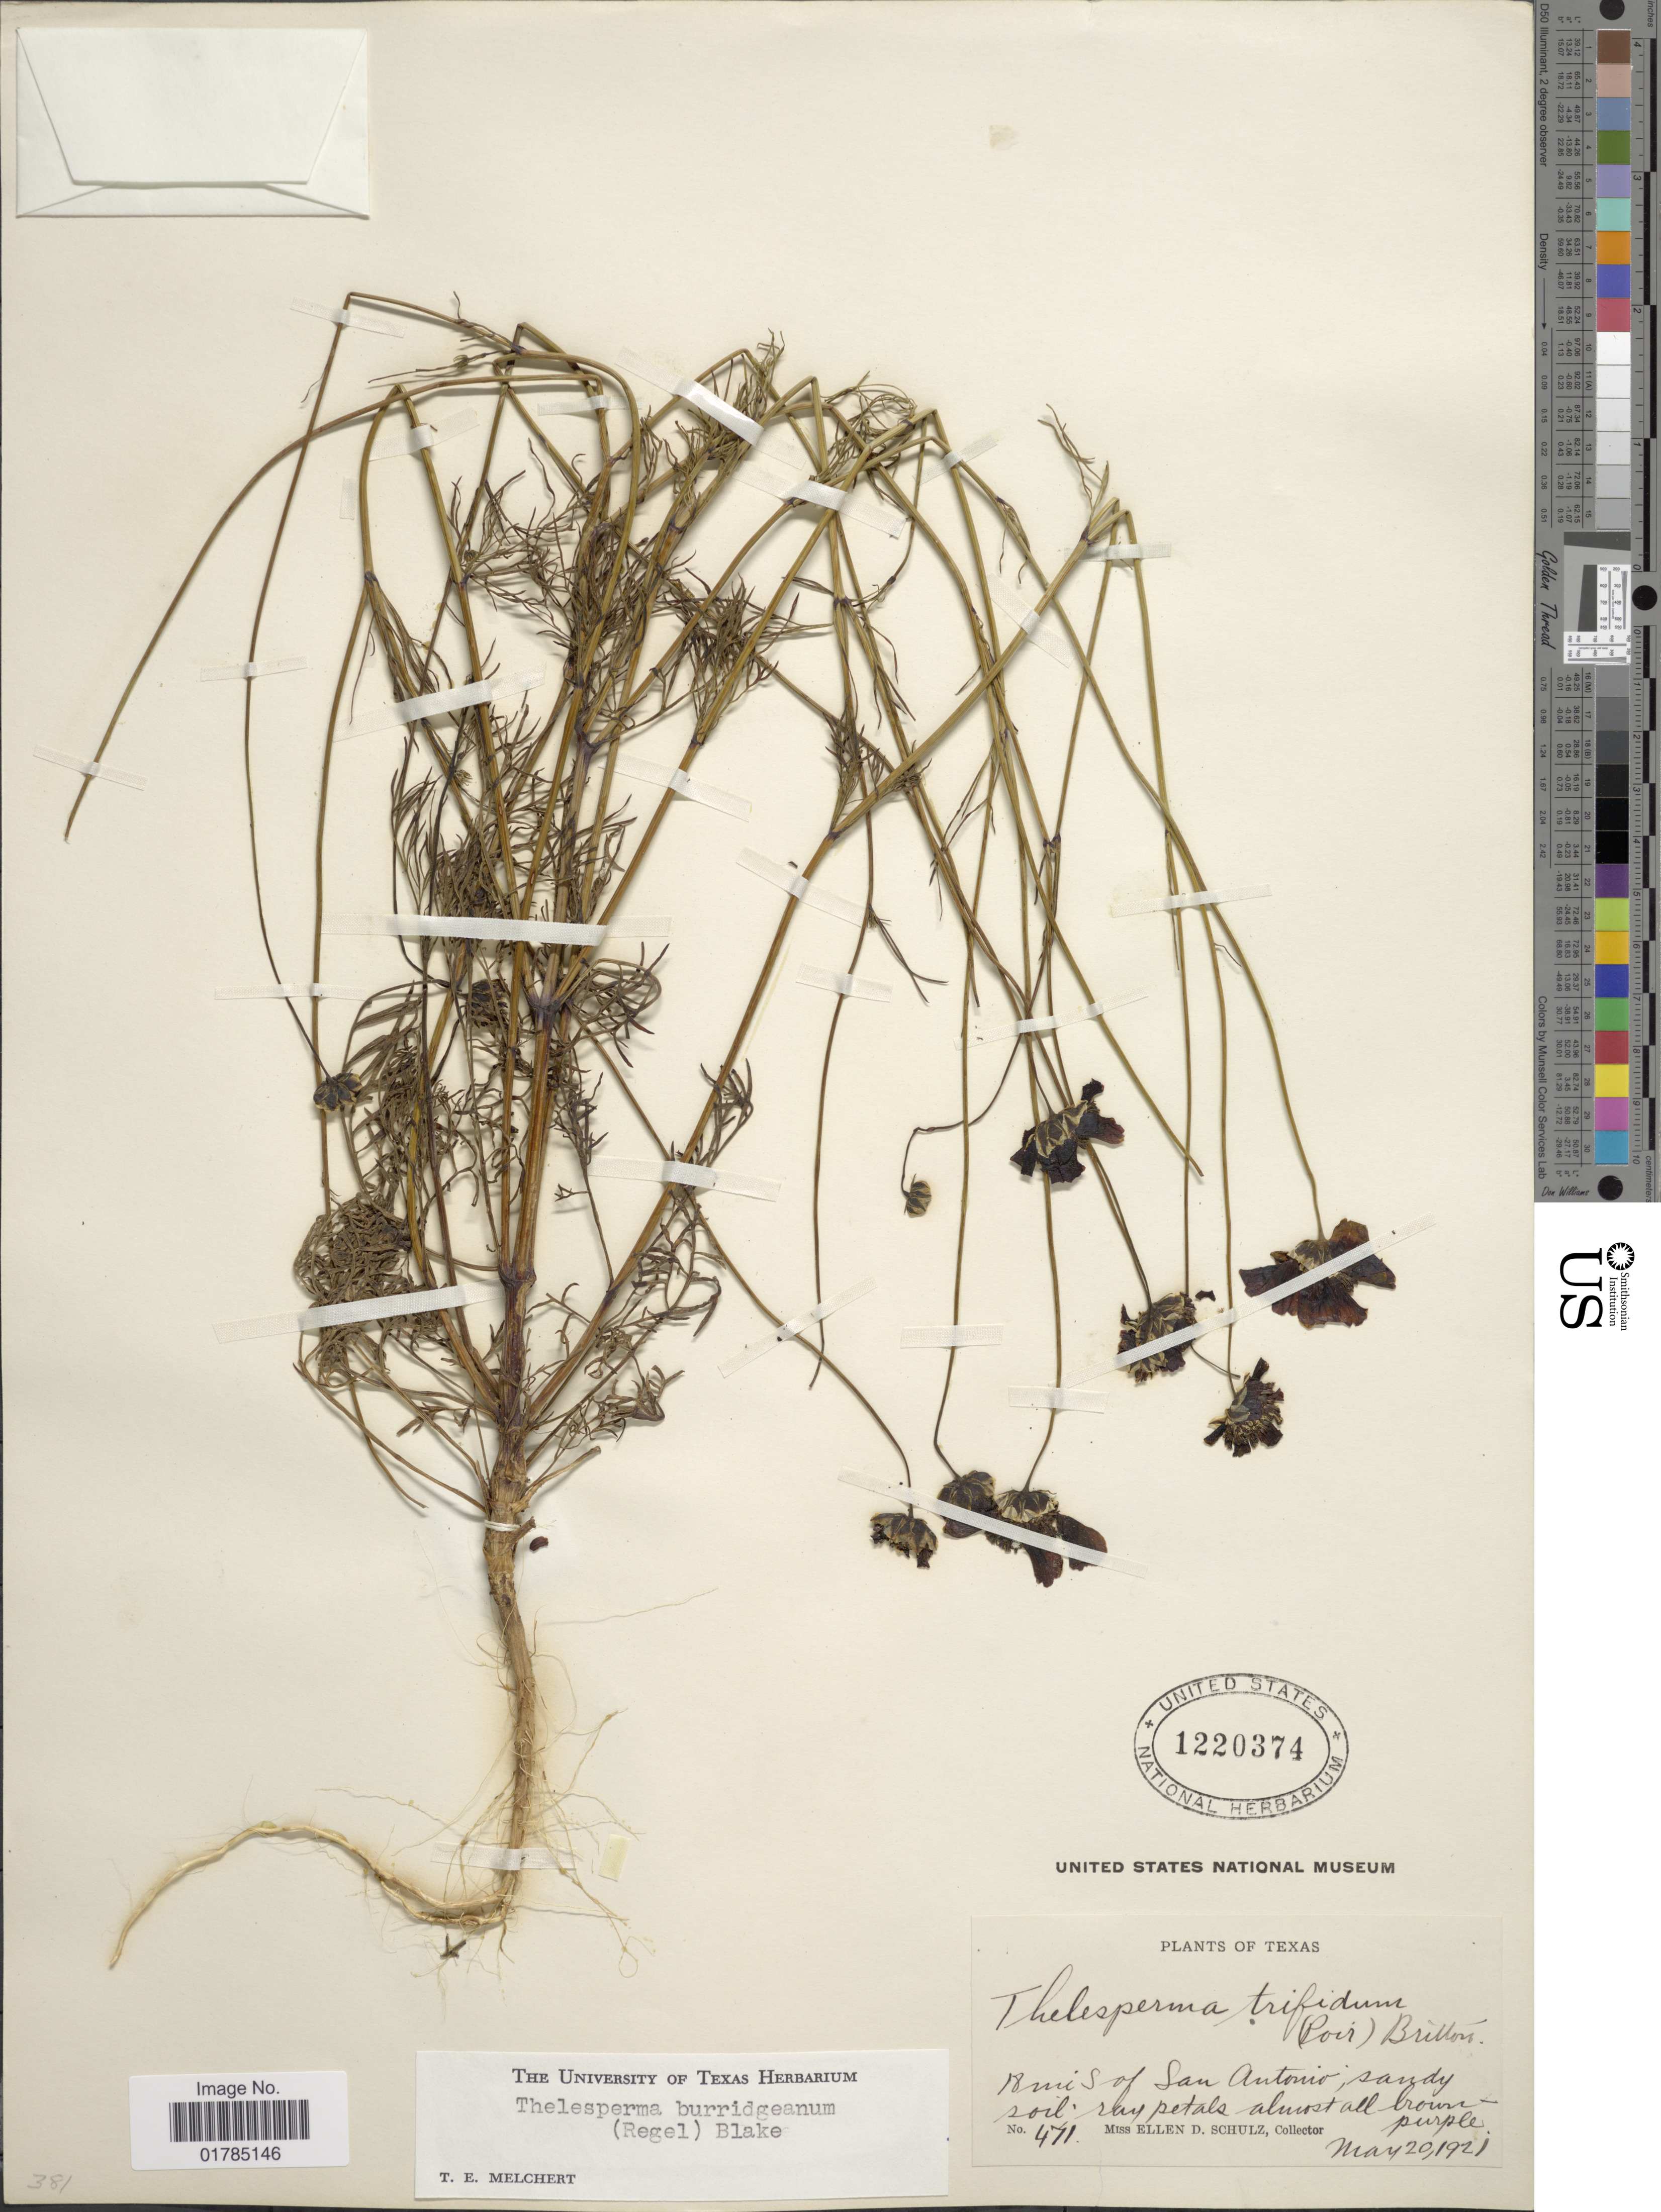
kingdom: Plantae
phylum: Tracheophyta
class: Magnoliopsida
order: Asterales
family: Asteraceae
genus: Thelesperma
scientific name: Thelesperma burridgeanum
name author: S.F. Blake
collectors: E. D. Schulz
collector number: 471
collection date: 1921-05-20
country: United States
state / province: Texas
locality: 18 mi S of San Antonio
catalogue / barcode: US 1220374